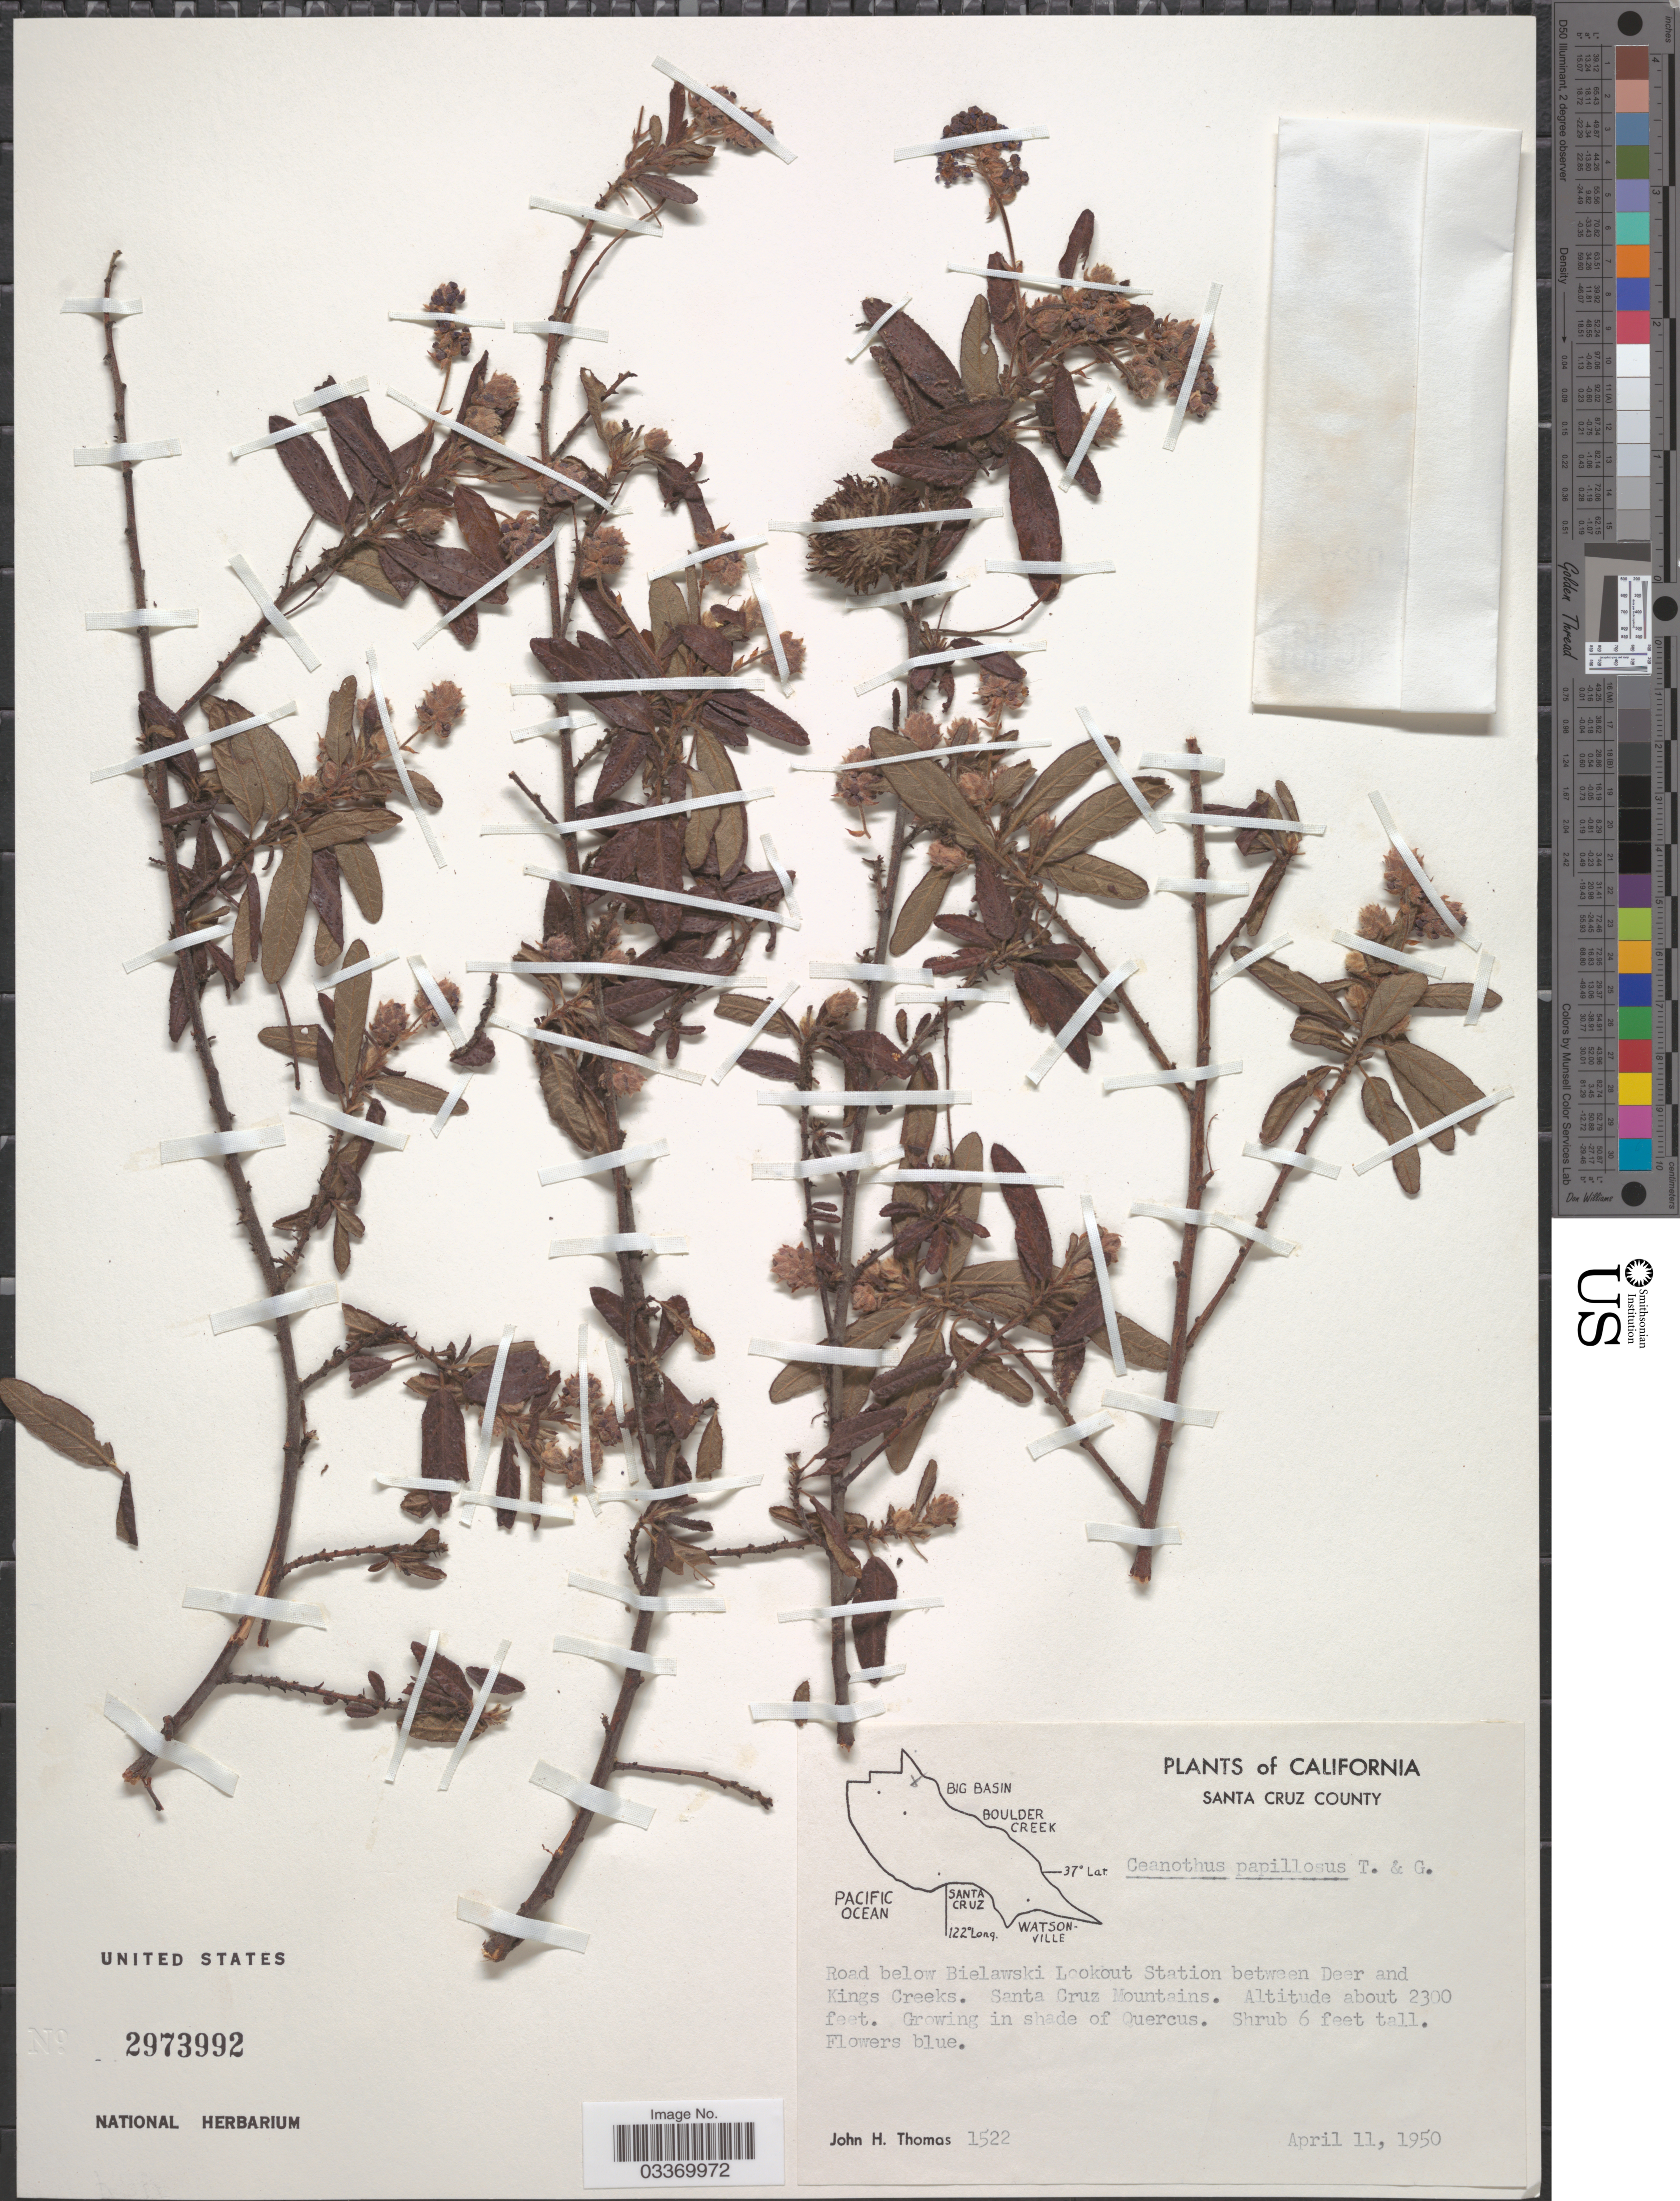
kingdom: Plantae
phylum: Tracheophyta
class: Magnoliopsida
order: Rosales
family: Rhamnaceae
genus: Ceanothus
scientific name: Ceanothus papillosus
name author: Torr. & A. Gray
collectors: J. H. Thomas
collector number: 1522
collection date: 1950-04-11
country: United States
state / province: California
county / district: Santa Cruz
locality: Santa Cruz County. Road below Bielawski Lookout Station between Deer and Kings Creeks. Santa Cruz Mountains.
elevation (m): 701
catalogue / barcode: US 2973992